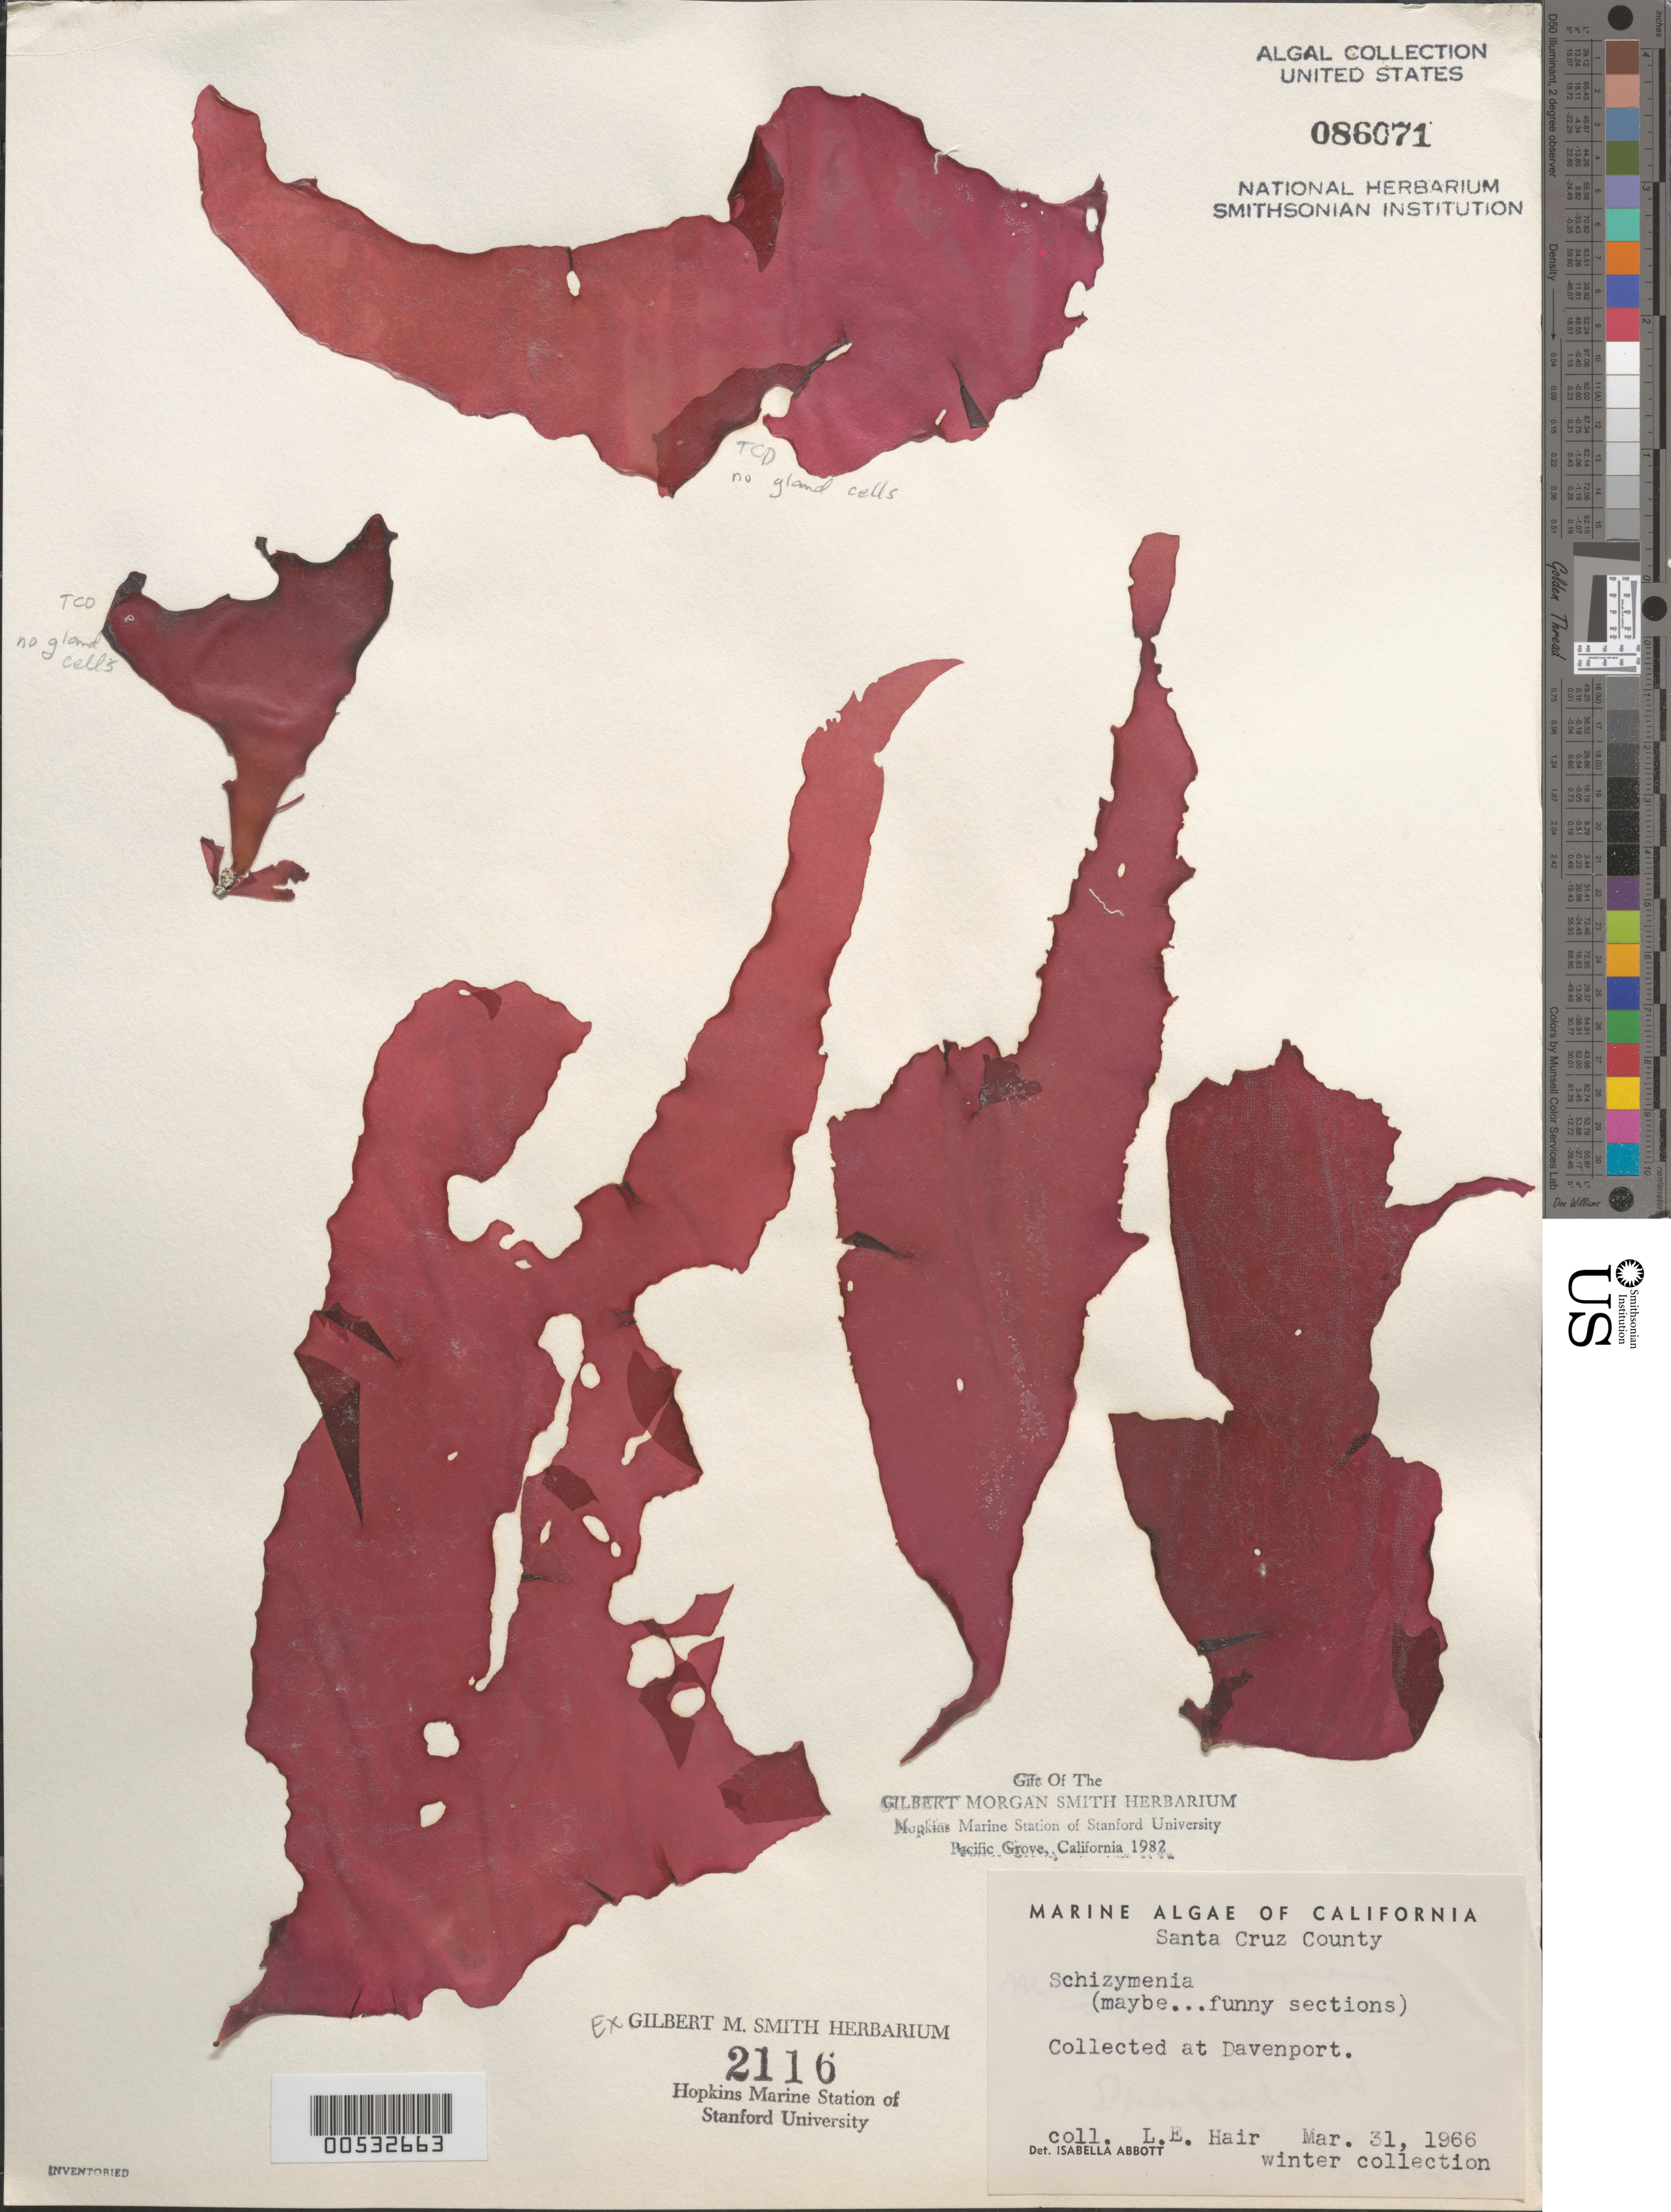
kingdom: Plantae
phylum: Rhodophyta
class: Florideophyceae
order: Nemastomatales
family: Schizymeniaceae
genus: Schizymenia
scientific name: Schizymenia sp.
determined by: Hair, L. E.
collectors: L. Hair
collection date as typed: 31 Mar 1966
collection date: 1966-03-31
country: United States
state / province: California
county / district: Santa Cruz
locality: Davenport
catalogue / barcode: US 86071